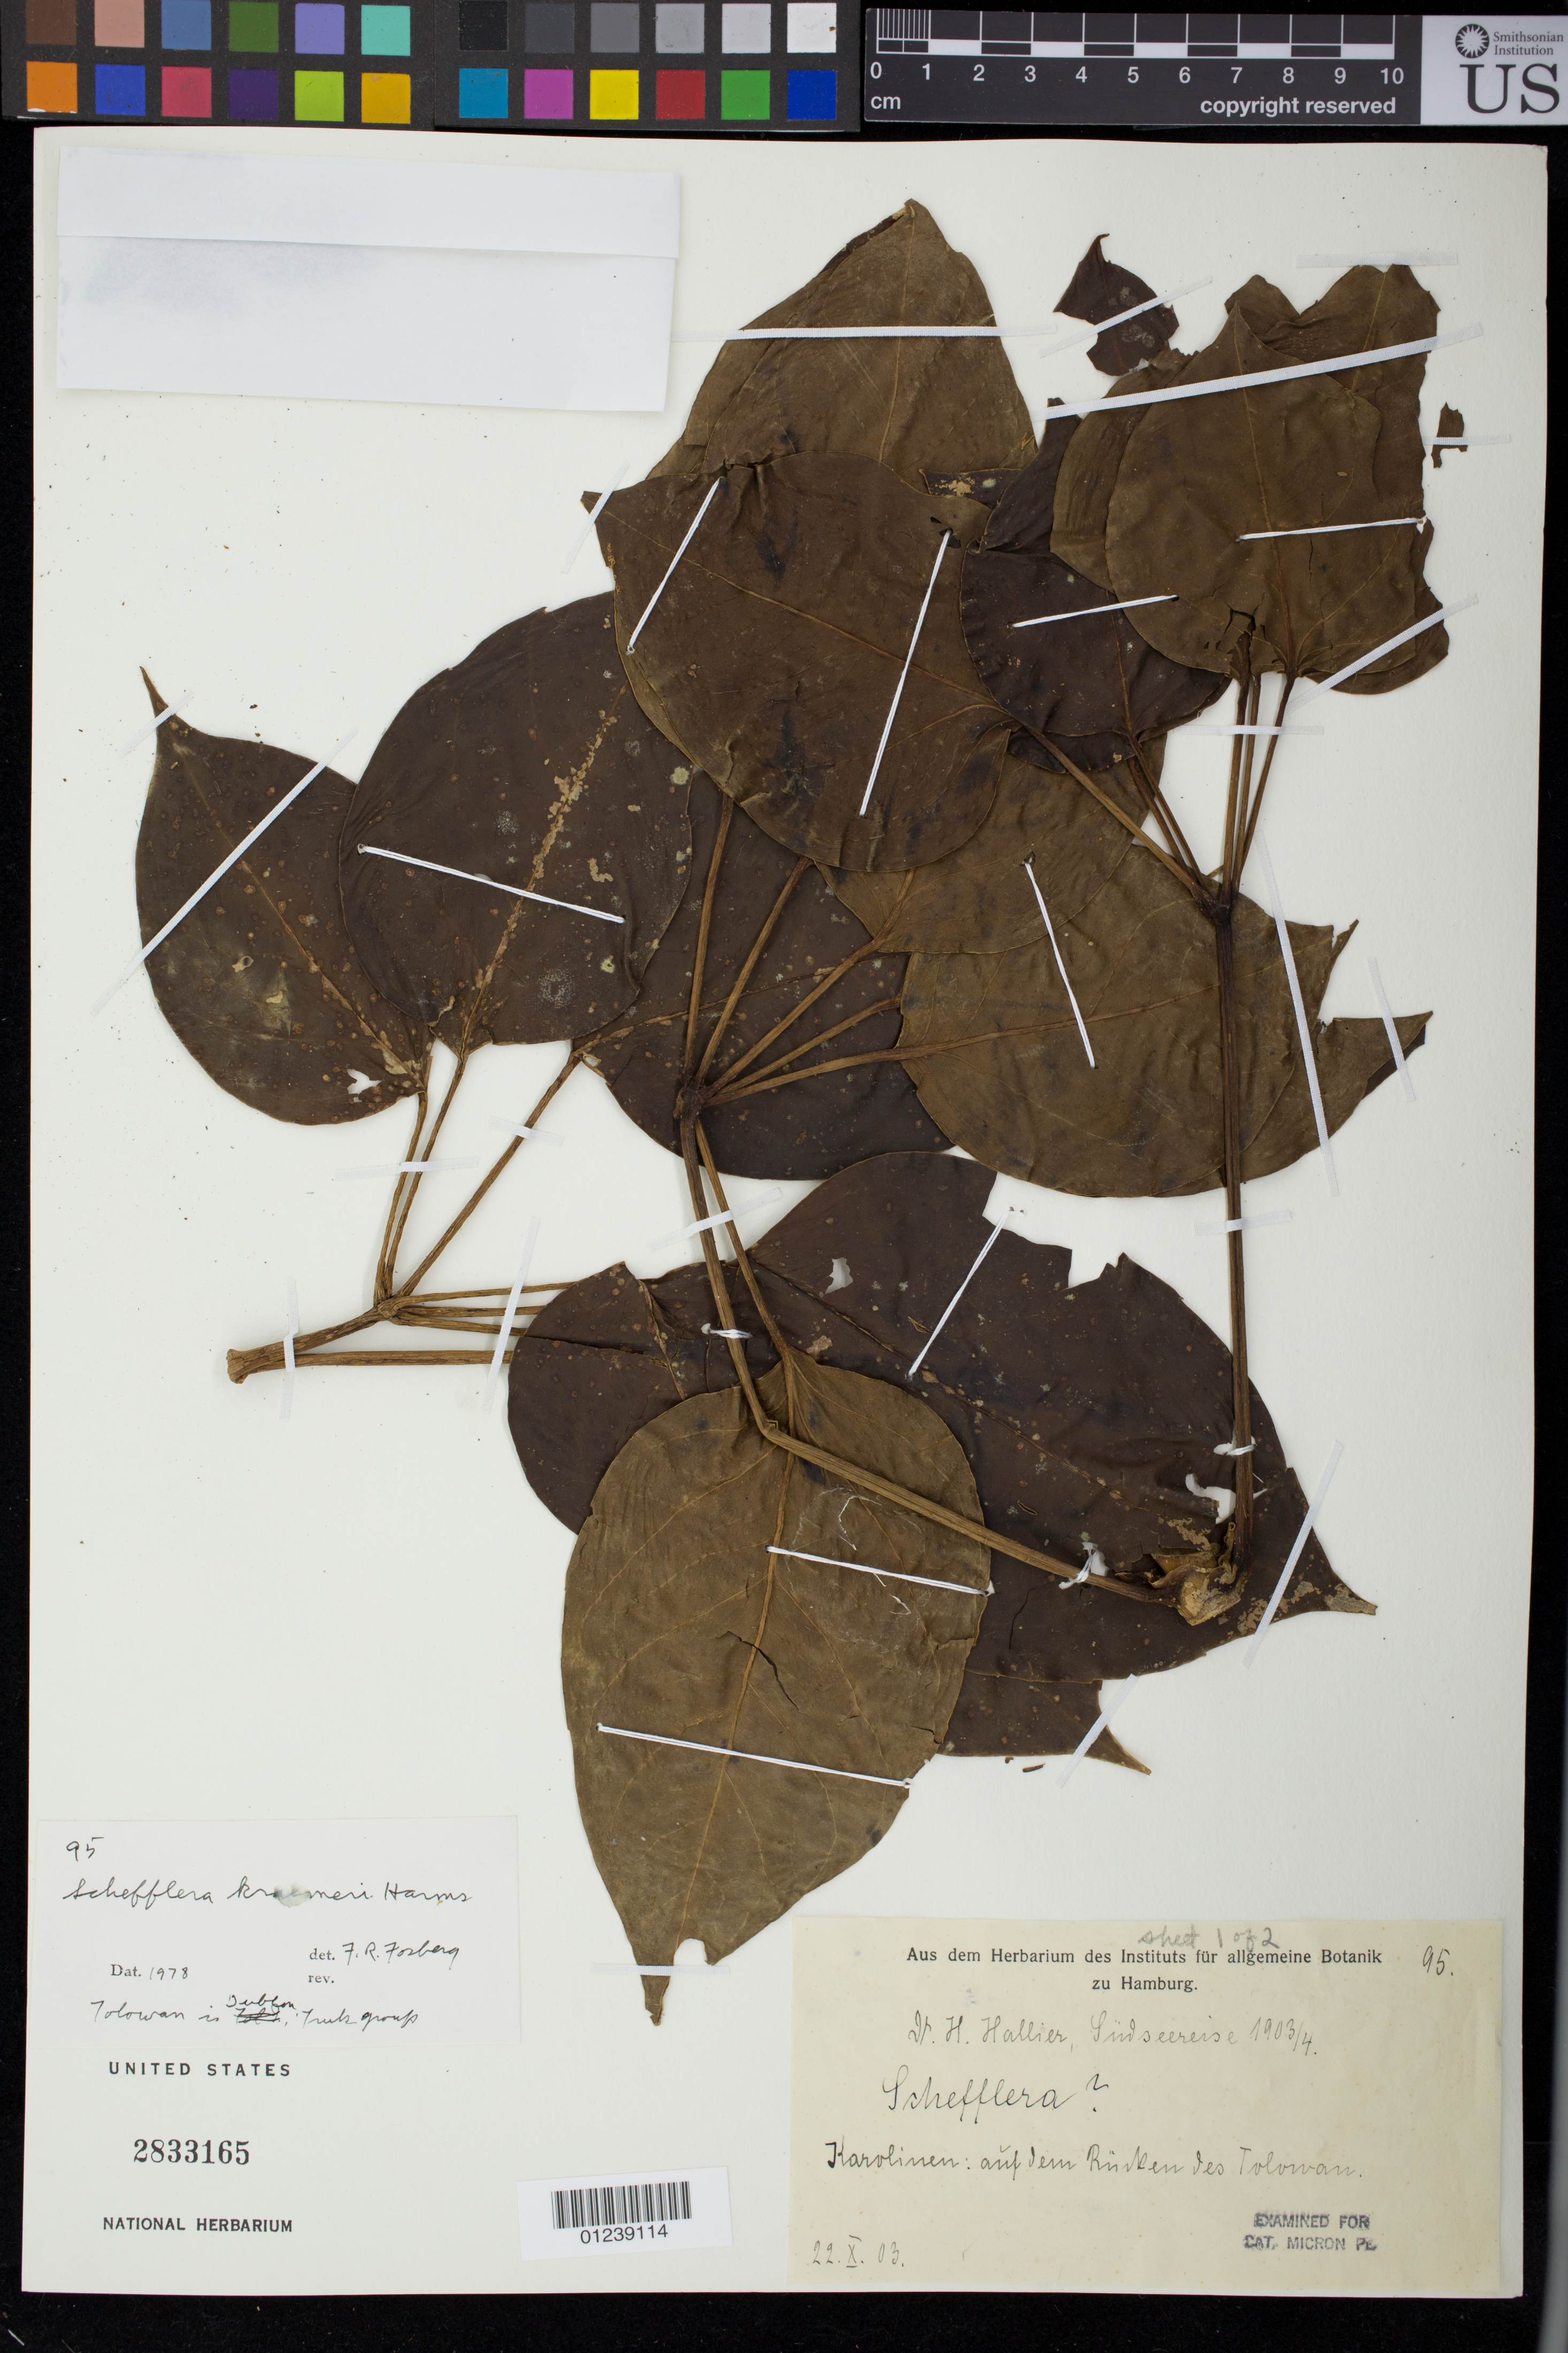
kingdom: Plantae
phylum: Tracheophyta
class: Magnoliopsida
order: Apiales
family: Araliaceae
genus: Heptapleurum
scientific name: Heptapleurum kraemeri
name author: (Harms) Lowry & G. M. Plunkett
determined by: Wagner, W. L., (BOT), Smithsonian Institution - National Museum of Natural History (UNITED STATES)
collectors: H. Hallier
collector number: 95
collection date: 1903-10-22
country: Micronesia, Federated States of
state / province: Truk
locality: Karvlinen: aùf Iein Rùiken Ies Tolowan.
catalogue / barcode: US 2833165